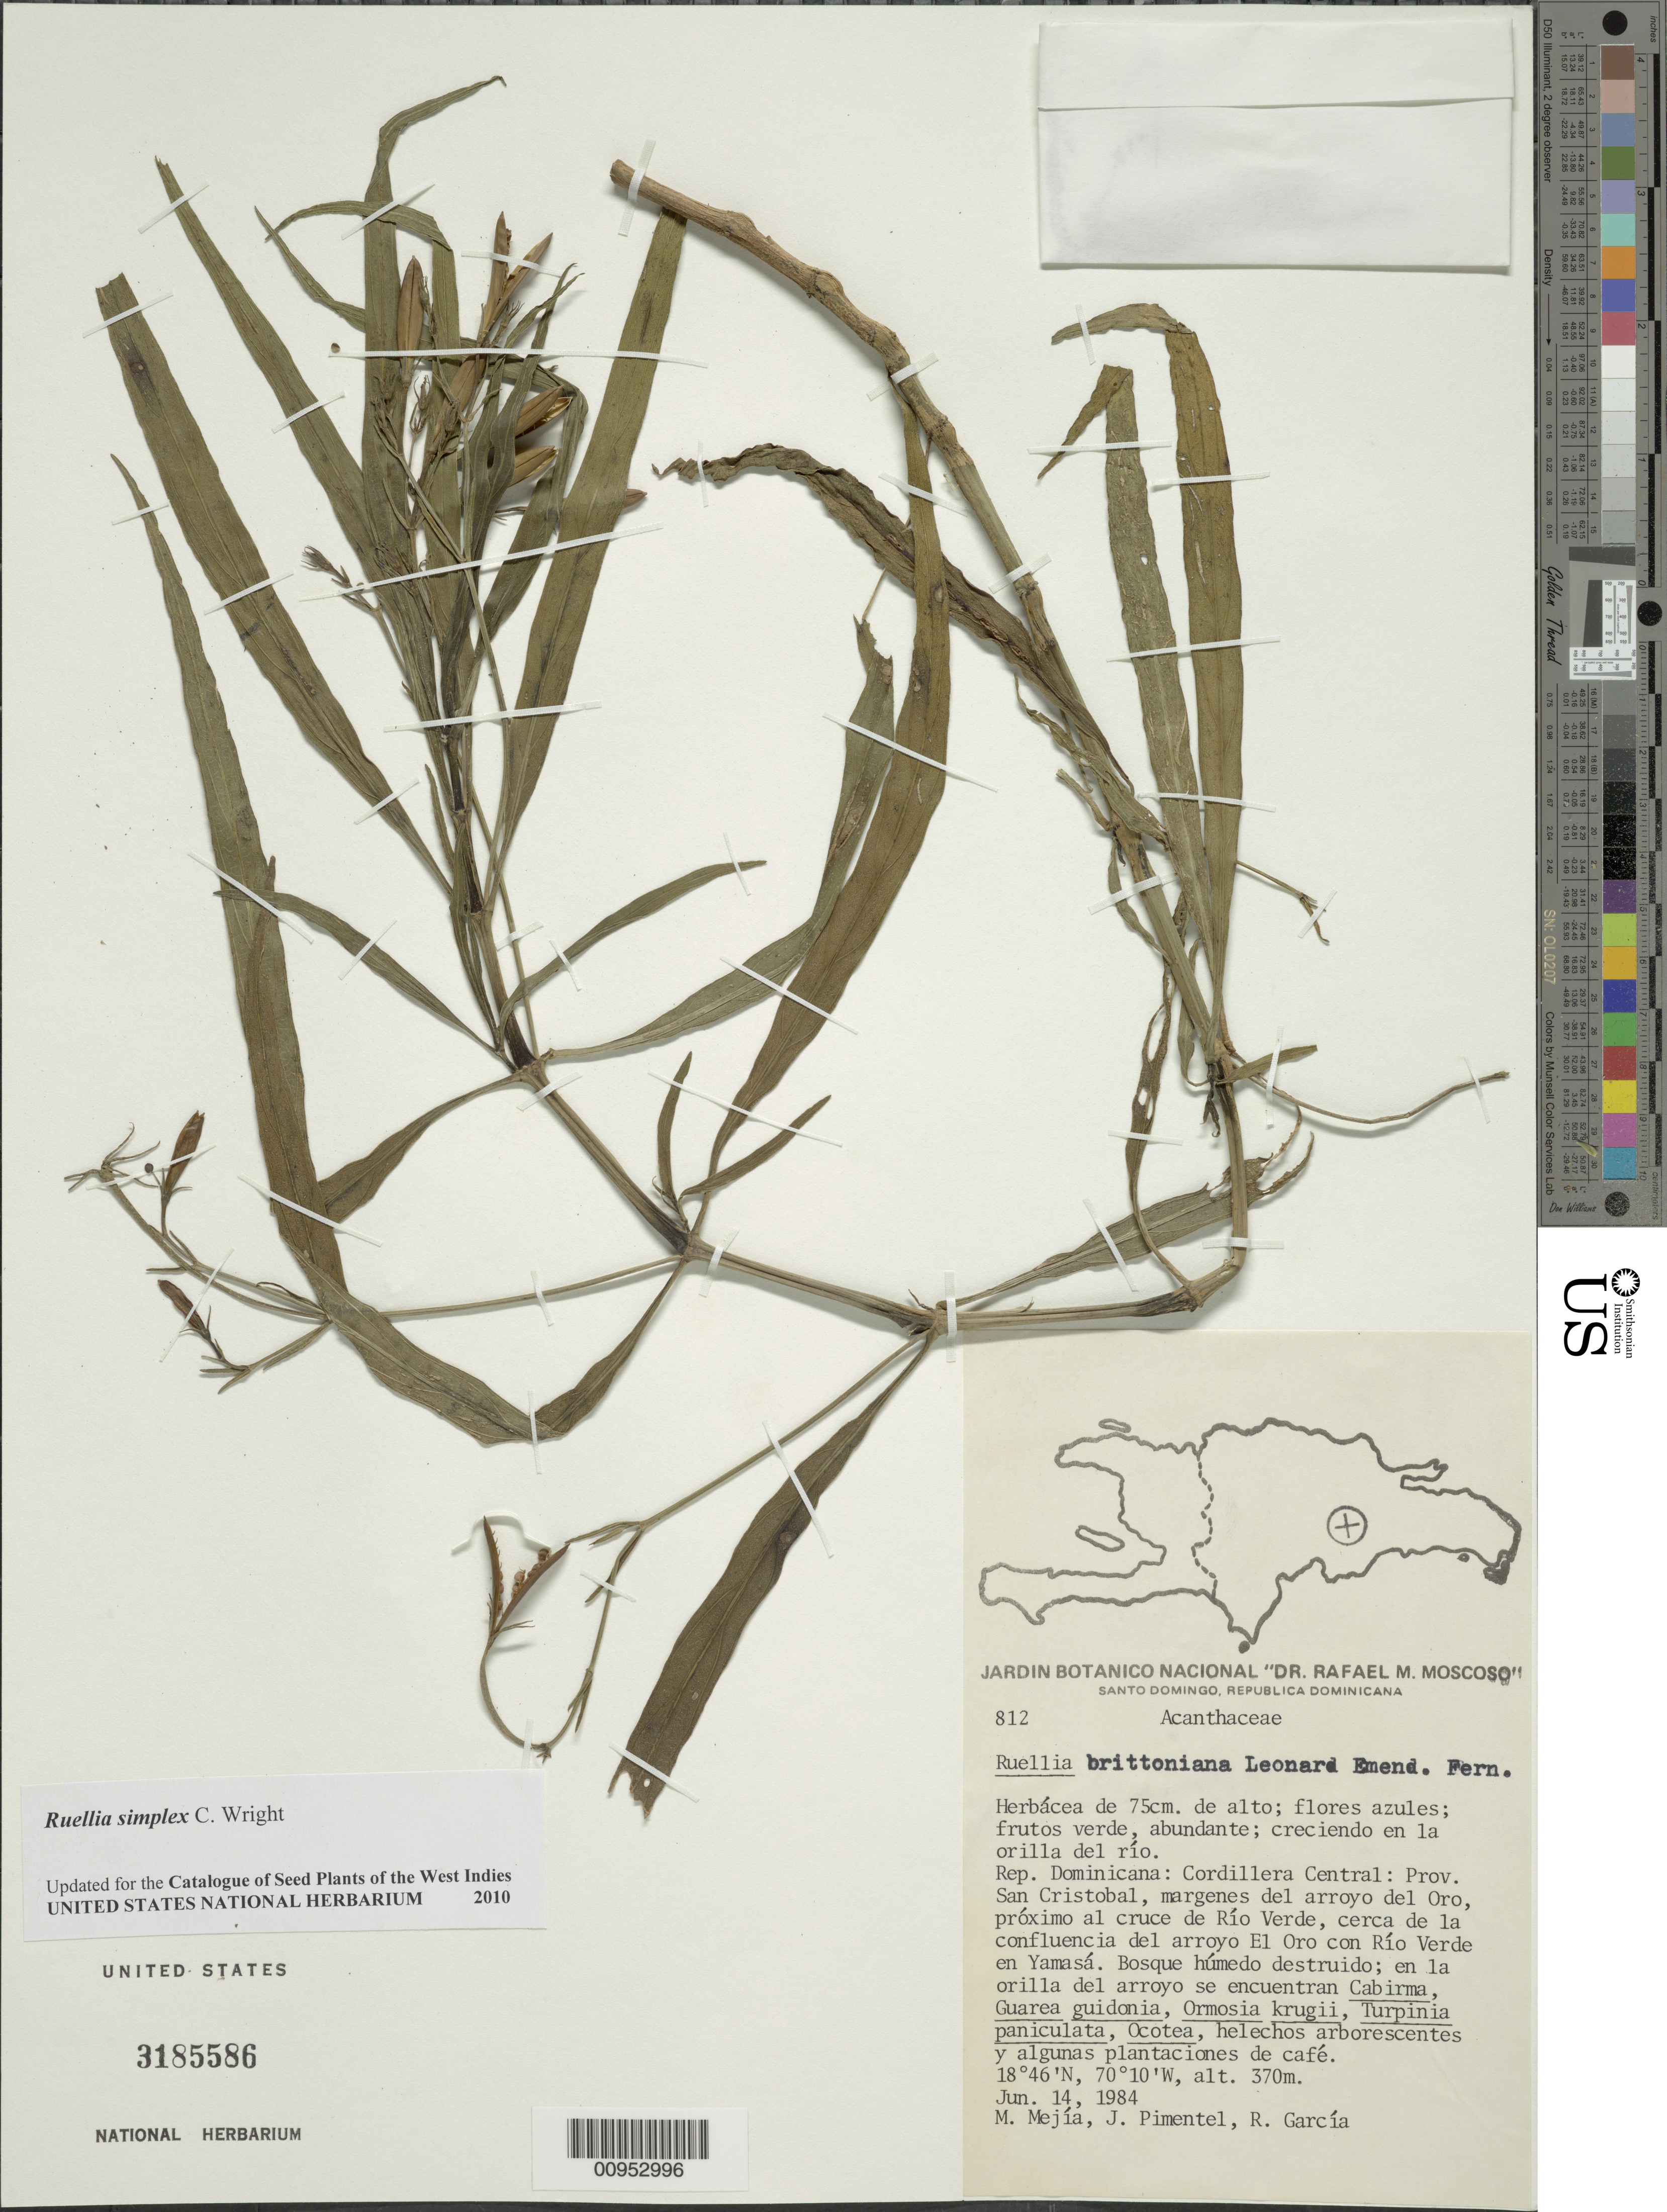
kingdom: Plantae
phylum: Tracheophyta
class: Magnoliopsida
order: Lamiales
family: Acanthaceae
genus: Ruellia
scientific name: Ruellia simplex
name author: C. Wright in Sauvalle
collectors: M. Mejia, J. Pimentel & R. G. García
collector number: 812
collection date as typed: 14 Jun 1984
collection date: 1984-06-14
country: Dominican Republic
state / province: San Cristobal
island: Hispaniola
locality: Cordillera Central, margenes del arroyo del Oro, próximo al cruce de Río Verde, cerca de la confluencia del arroyo El Oro con Río Verde en Yamasá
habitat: Bosque húmido destruido; en la orilla del arroyo se sncuentran Cabirma, Guarea guidonia, Ormosia krugii, Turpinia paniculata, Ocotea, helechos arborescentes y algunas plantaciones de café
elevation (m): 370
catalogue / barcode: US 3185586